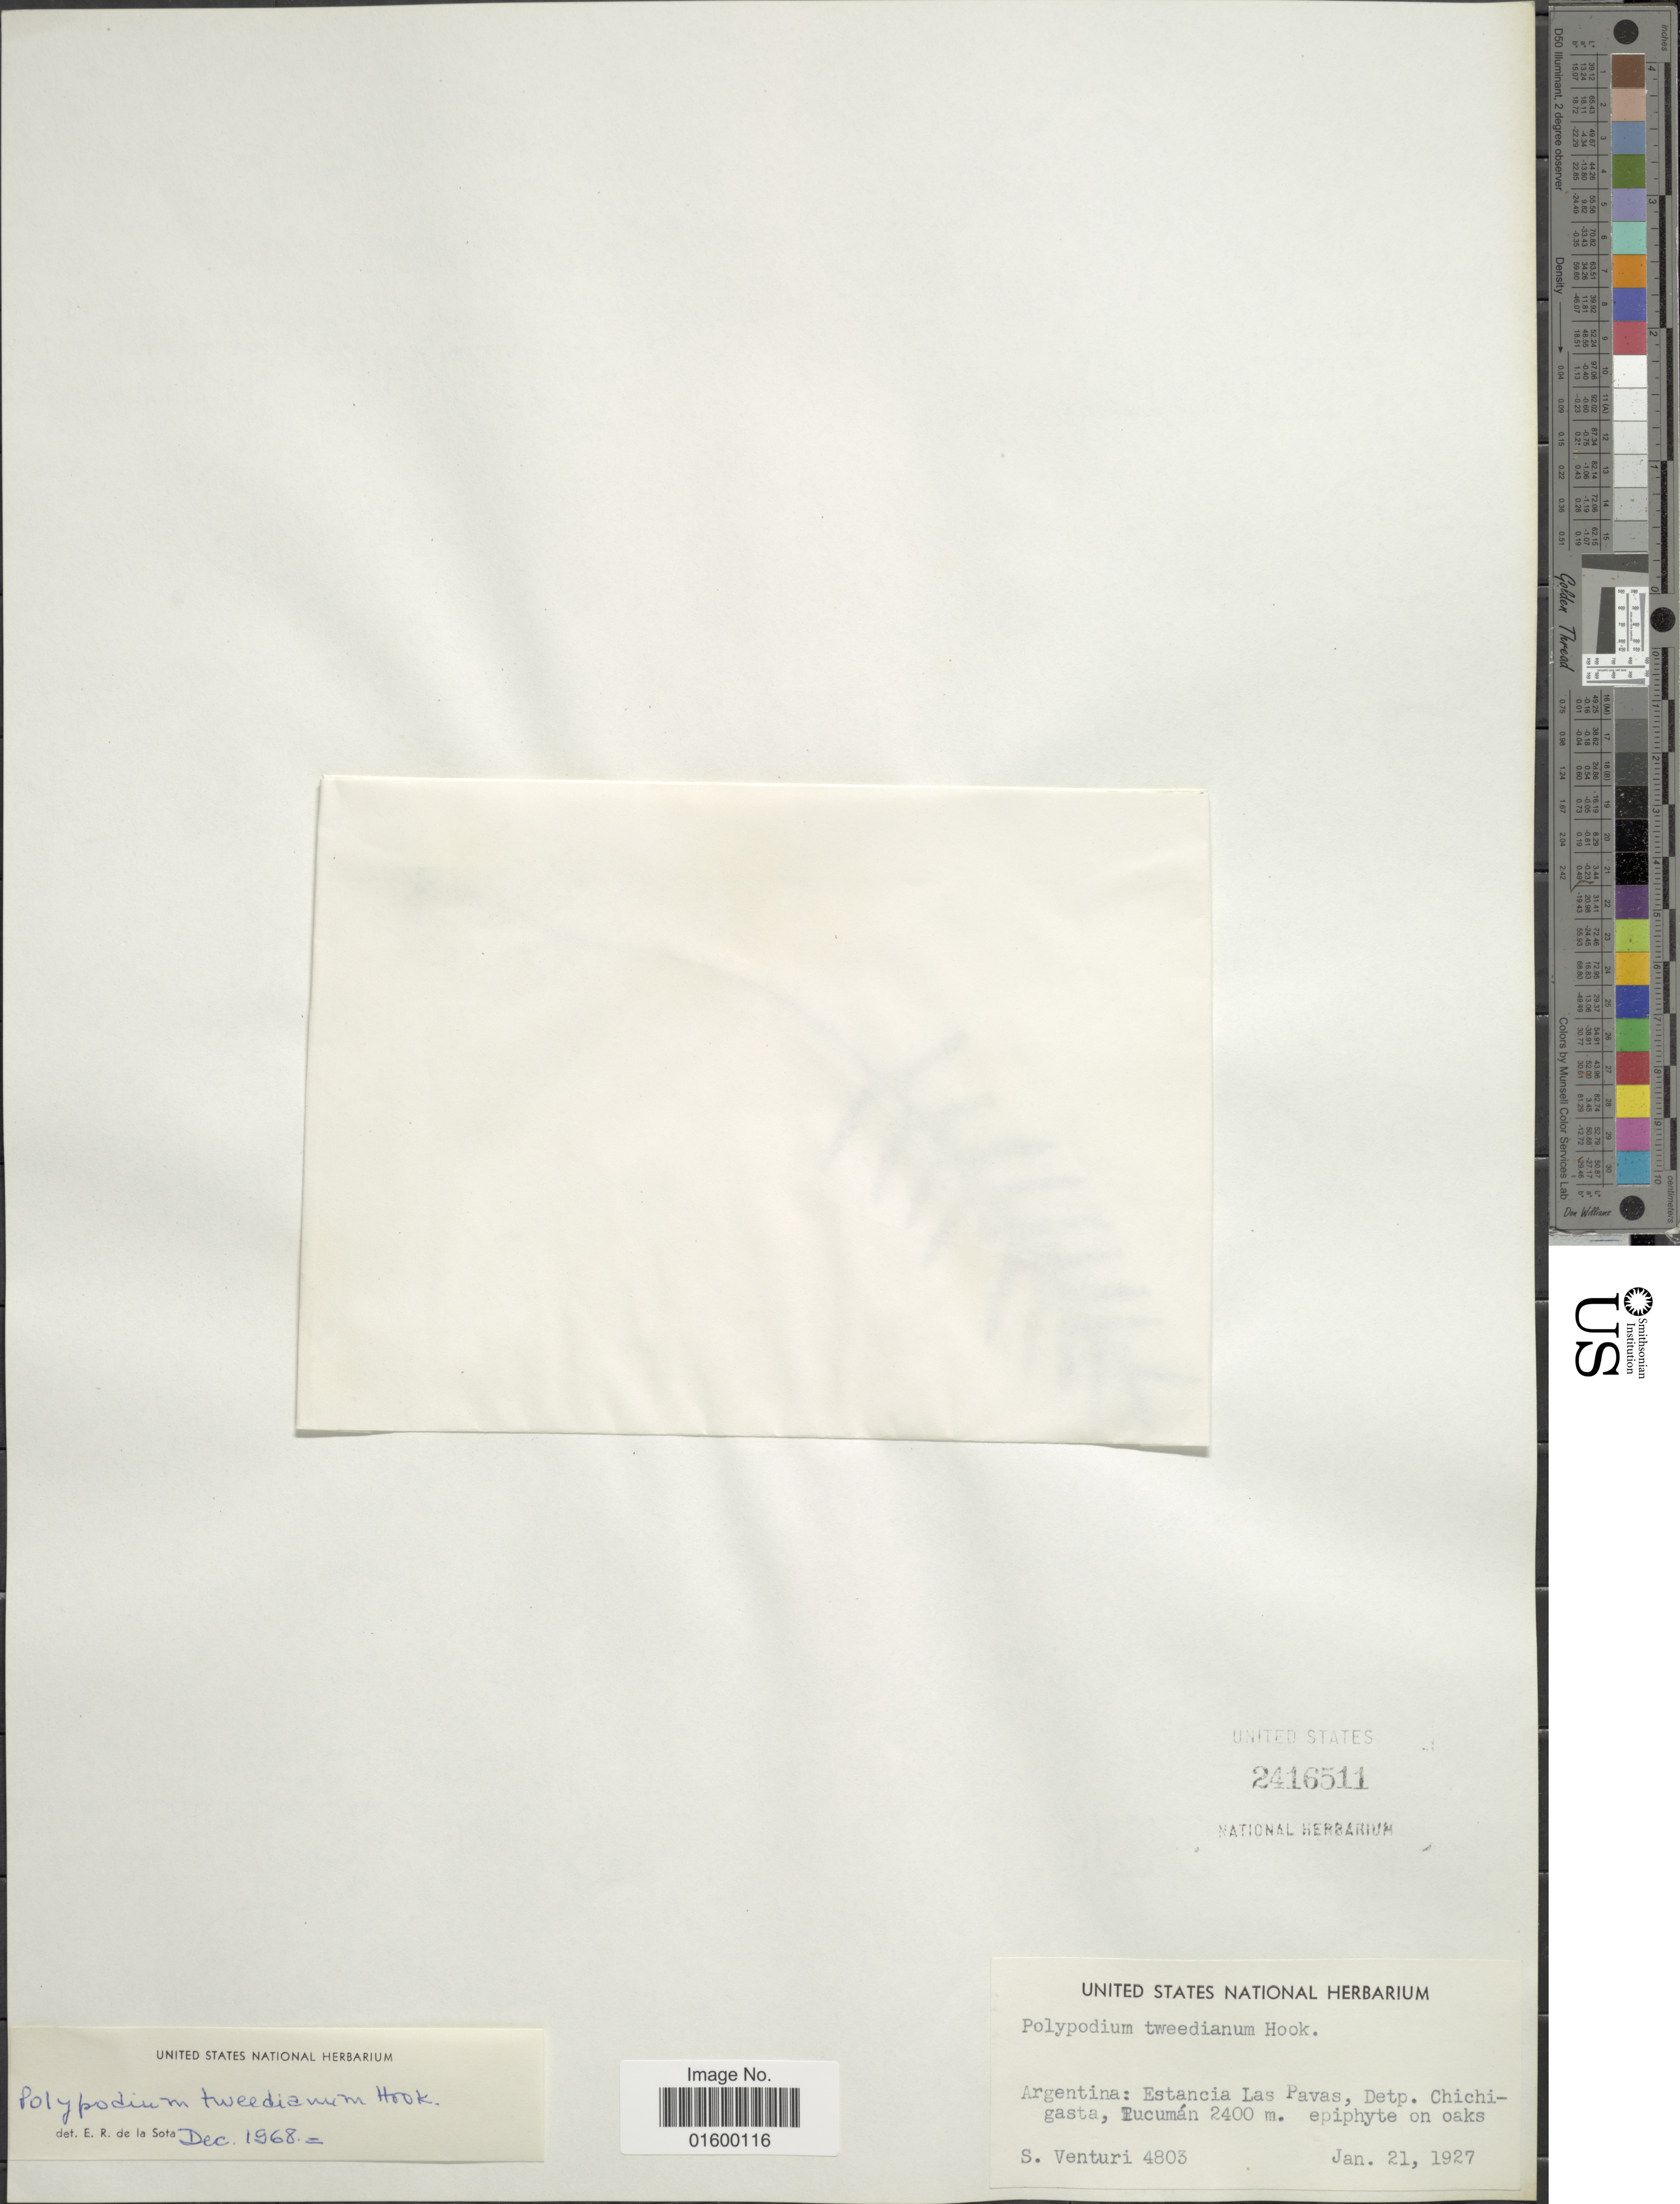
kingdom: Plantae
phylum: Tracheophyta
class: Polypodiopsida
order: Polypodiales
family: Polypodiaceae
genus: Pleopeltis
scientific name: Pleopeltis tweediana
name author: (Hook.) A.R. Sm.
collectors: S. Venturi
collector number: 4803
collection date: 1927-01-21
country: Argentina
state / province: Tucuman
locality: Estancia Las Pavas, Dept. Chichigasta, Tucuman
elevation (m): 2400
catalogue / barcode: US 2416511